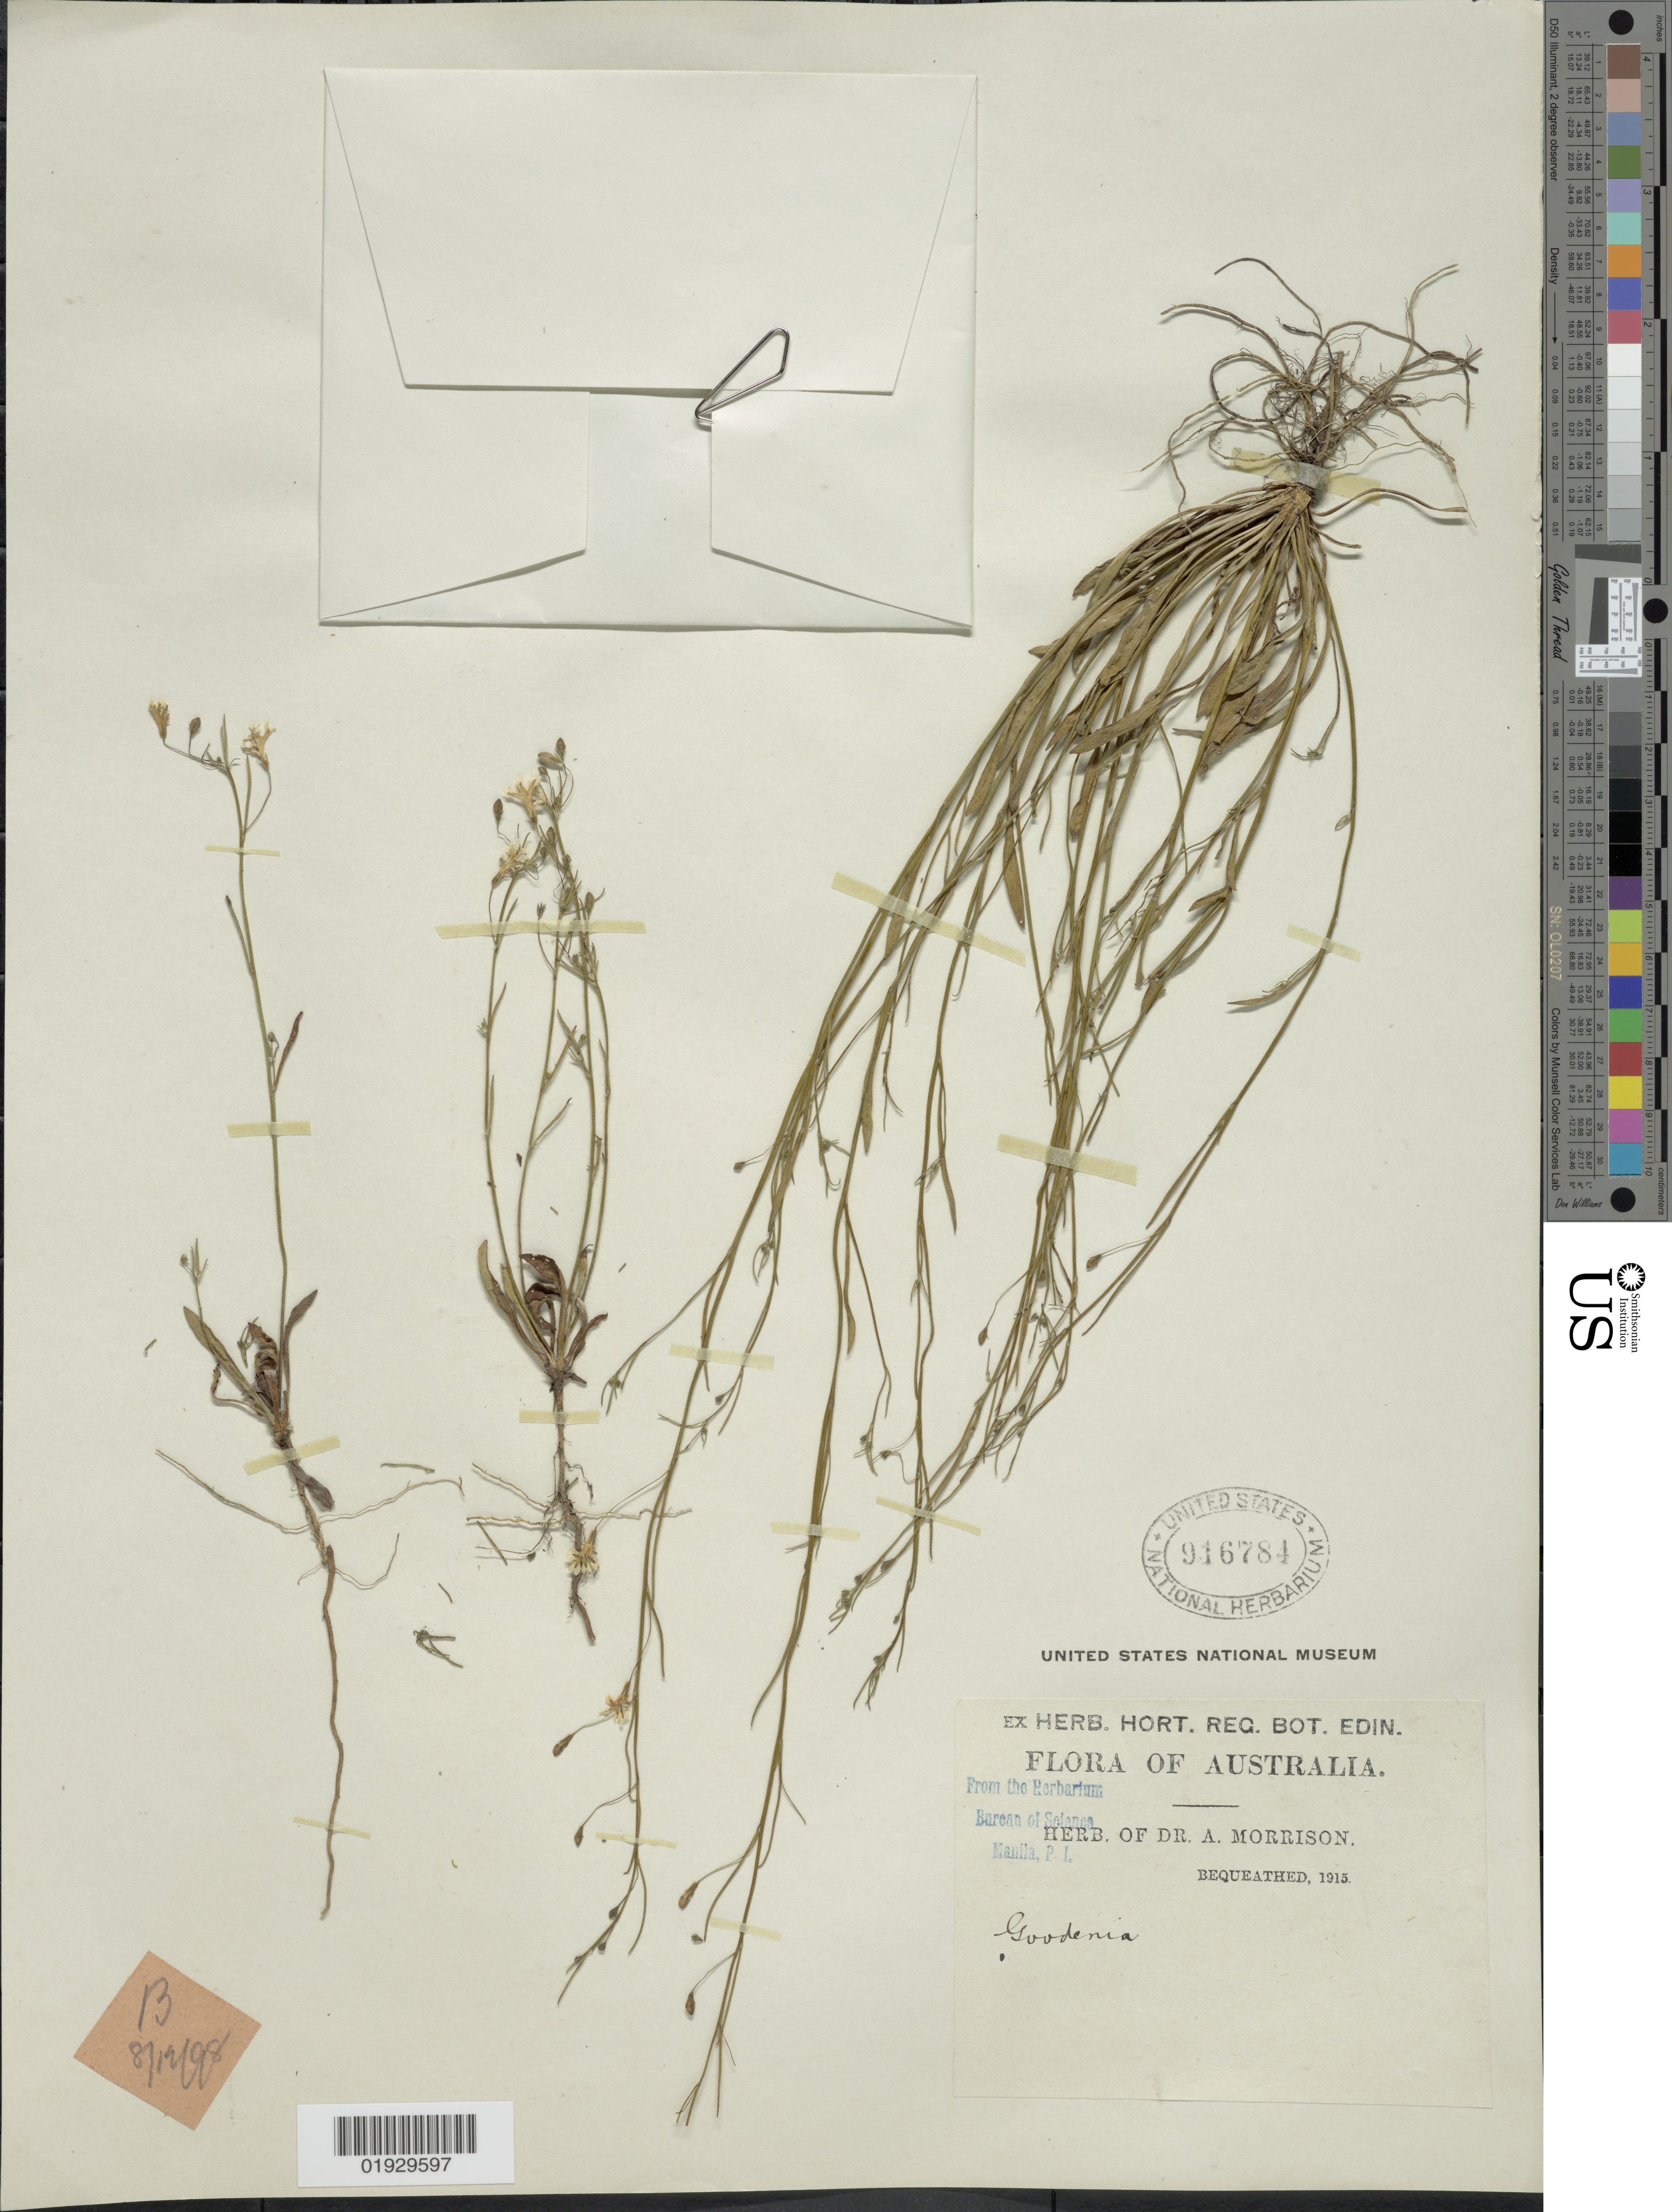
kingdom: Plantae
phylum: Tracheophyta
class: Magnoliopsida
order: Asterales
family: Goodeniaceae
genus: Goodenia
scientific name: Goodenia sp.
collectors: ex herb. Dr. A. Morrison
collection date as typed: Transcribed d/m/y: 8/12/98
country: Australia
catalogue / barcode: US 916784